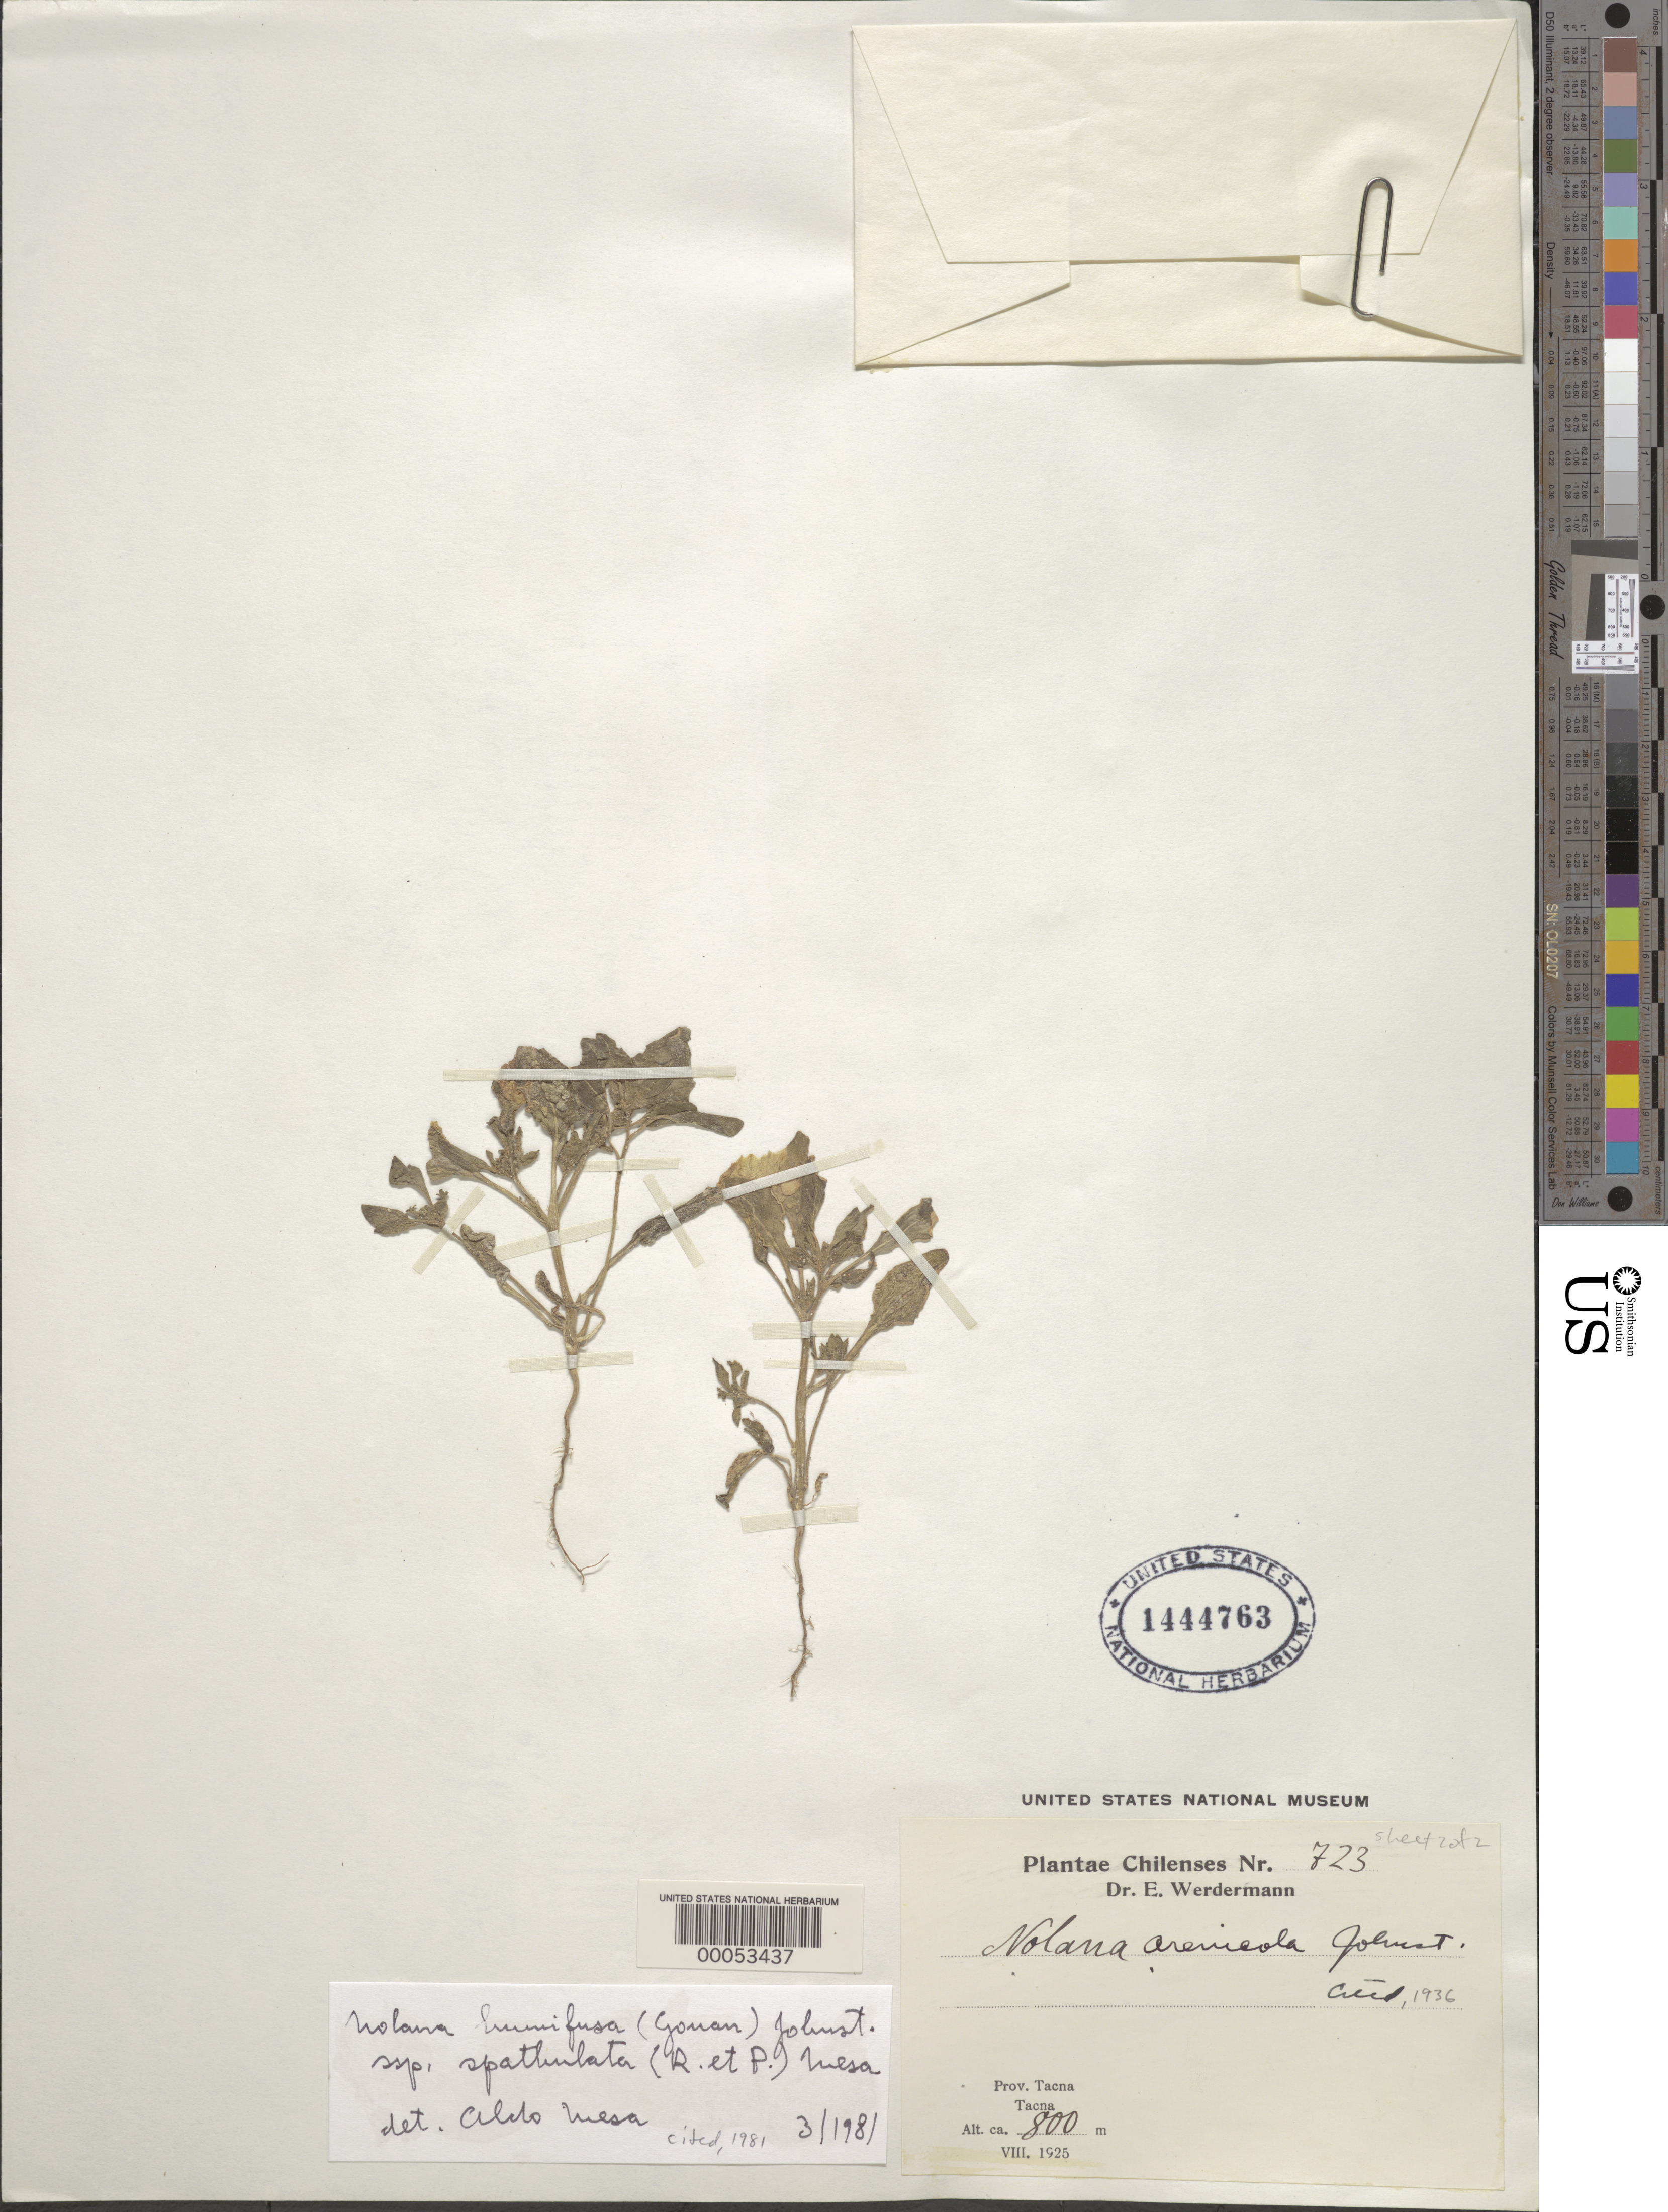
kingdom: Plantae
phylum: Tracheophyta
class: Magnoliopsida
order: Solanales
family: Solanaceae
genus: Nolana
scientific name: Nolana humifusa subsp. spathulata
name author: (Ruiz & Pav.) Mesa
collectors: E. Werdermann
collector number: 723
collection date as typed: Aug 1925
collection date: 1925-08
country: Peru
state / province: Tacna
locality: Tacna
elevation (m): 800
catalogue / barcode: US 1444763